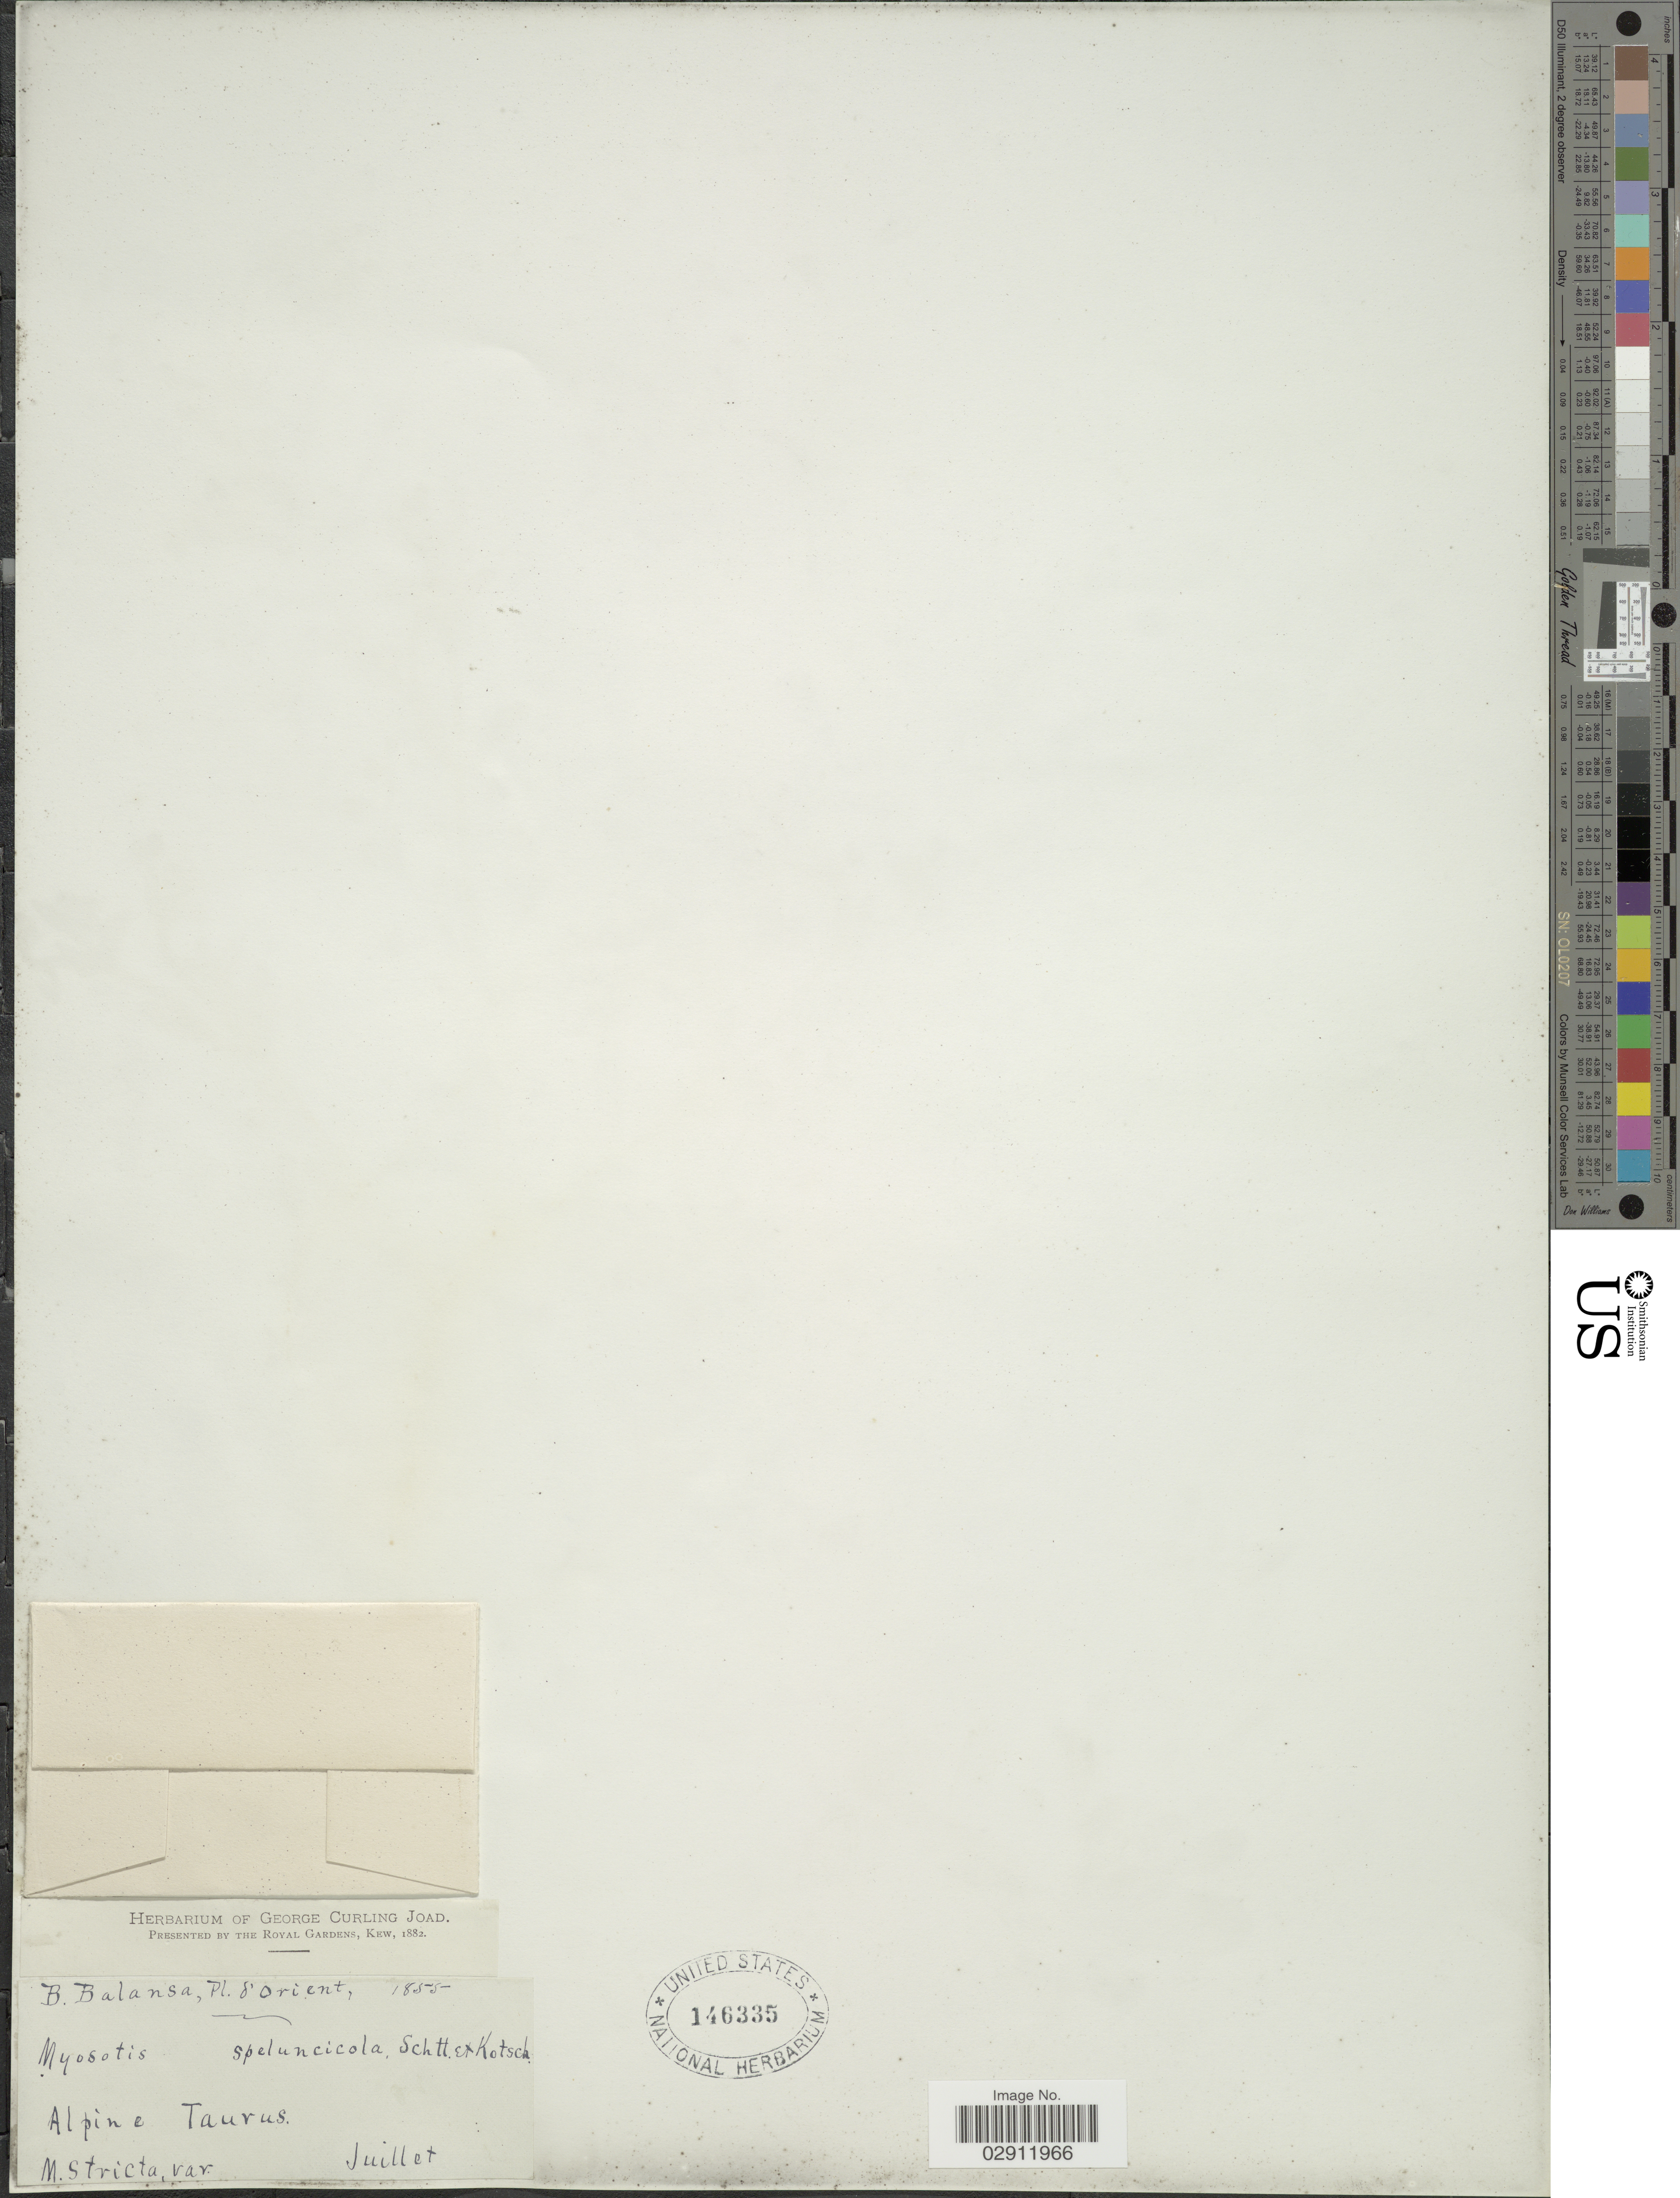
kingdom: Plantae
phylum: Tracheophyta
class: Magnoliopsida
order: Boraginales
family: Boraginaceae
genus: Myosotis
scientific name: Myosotis speluncicola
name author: (Boiss.) Rouy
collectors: B. Balansa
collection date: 1855-07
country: Turkey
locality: D'Orient. Alpine Taurus.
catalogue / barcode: US 146335